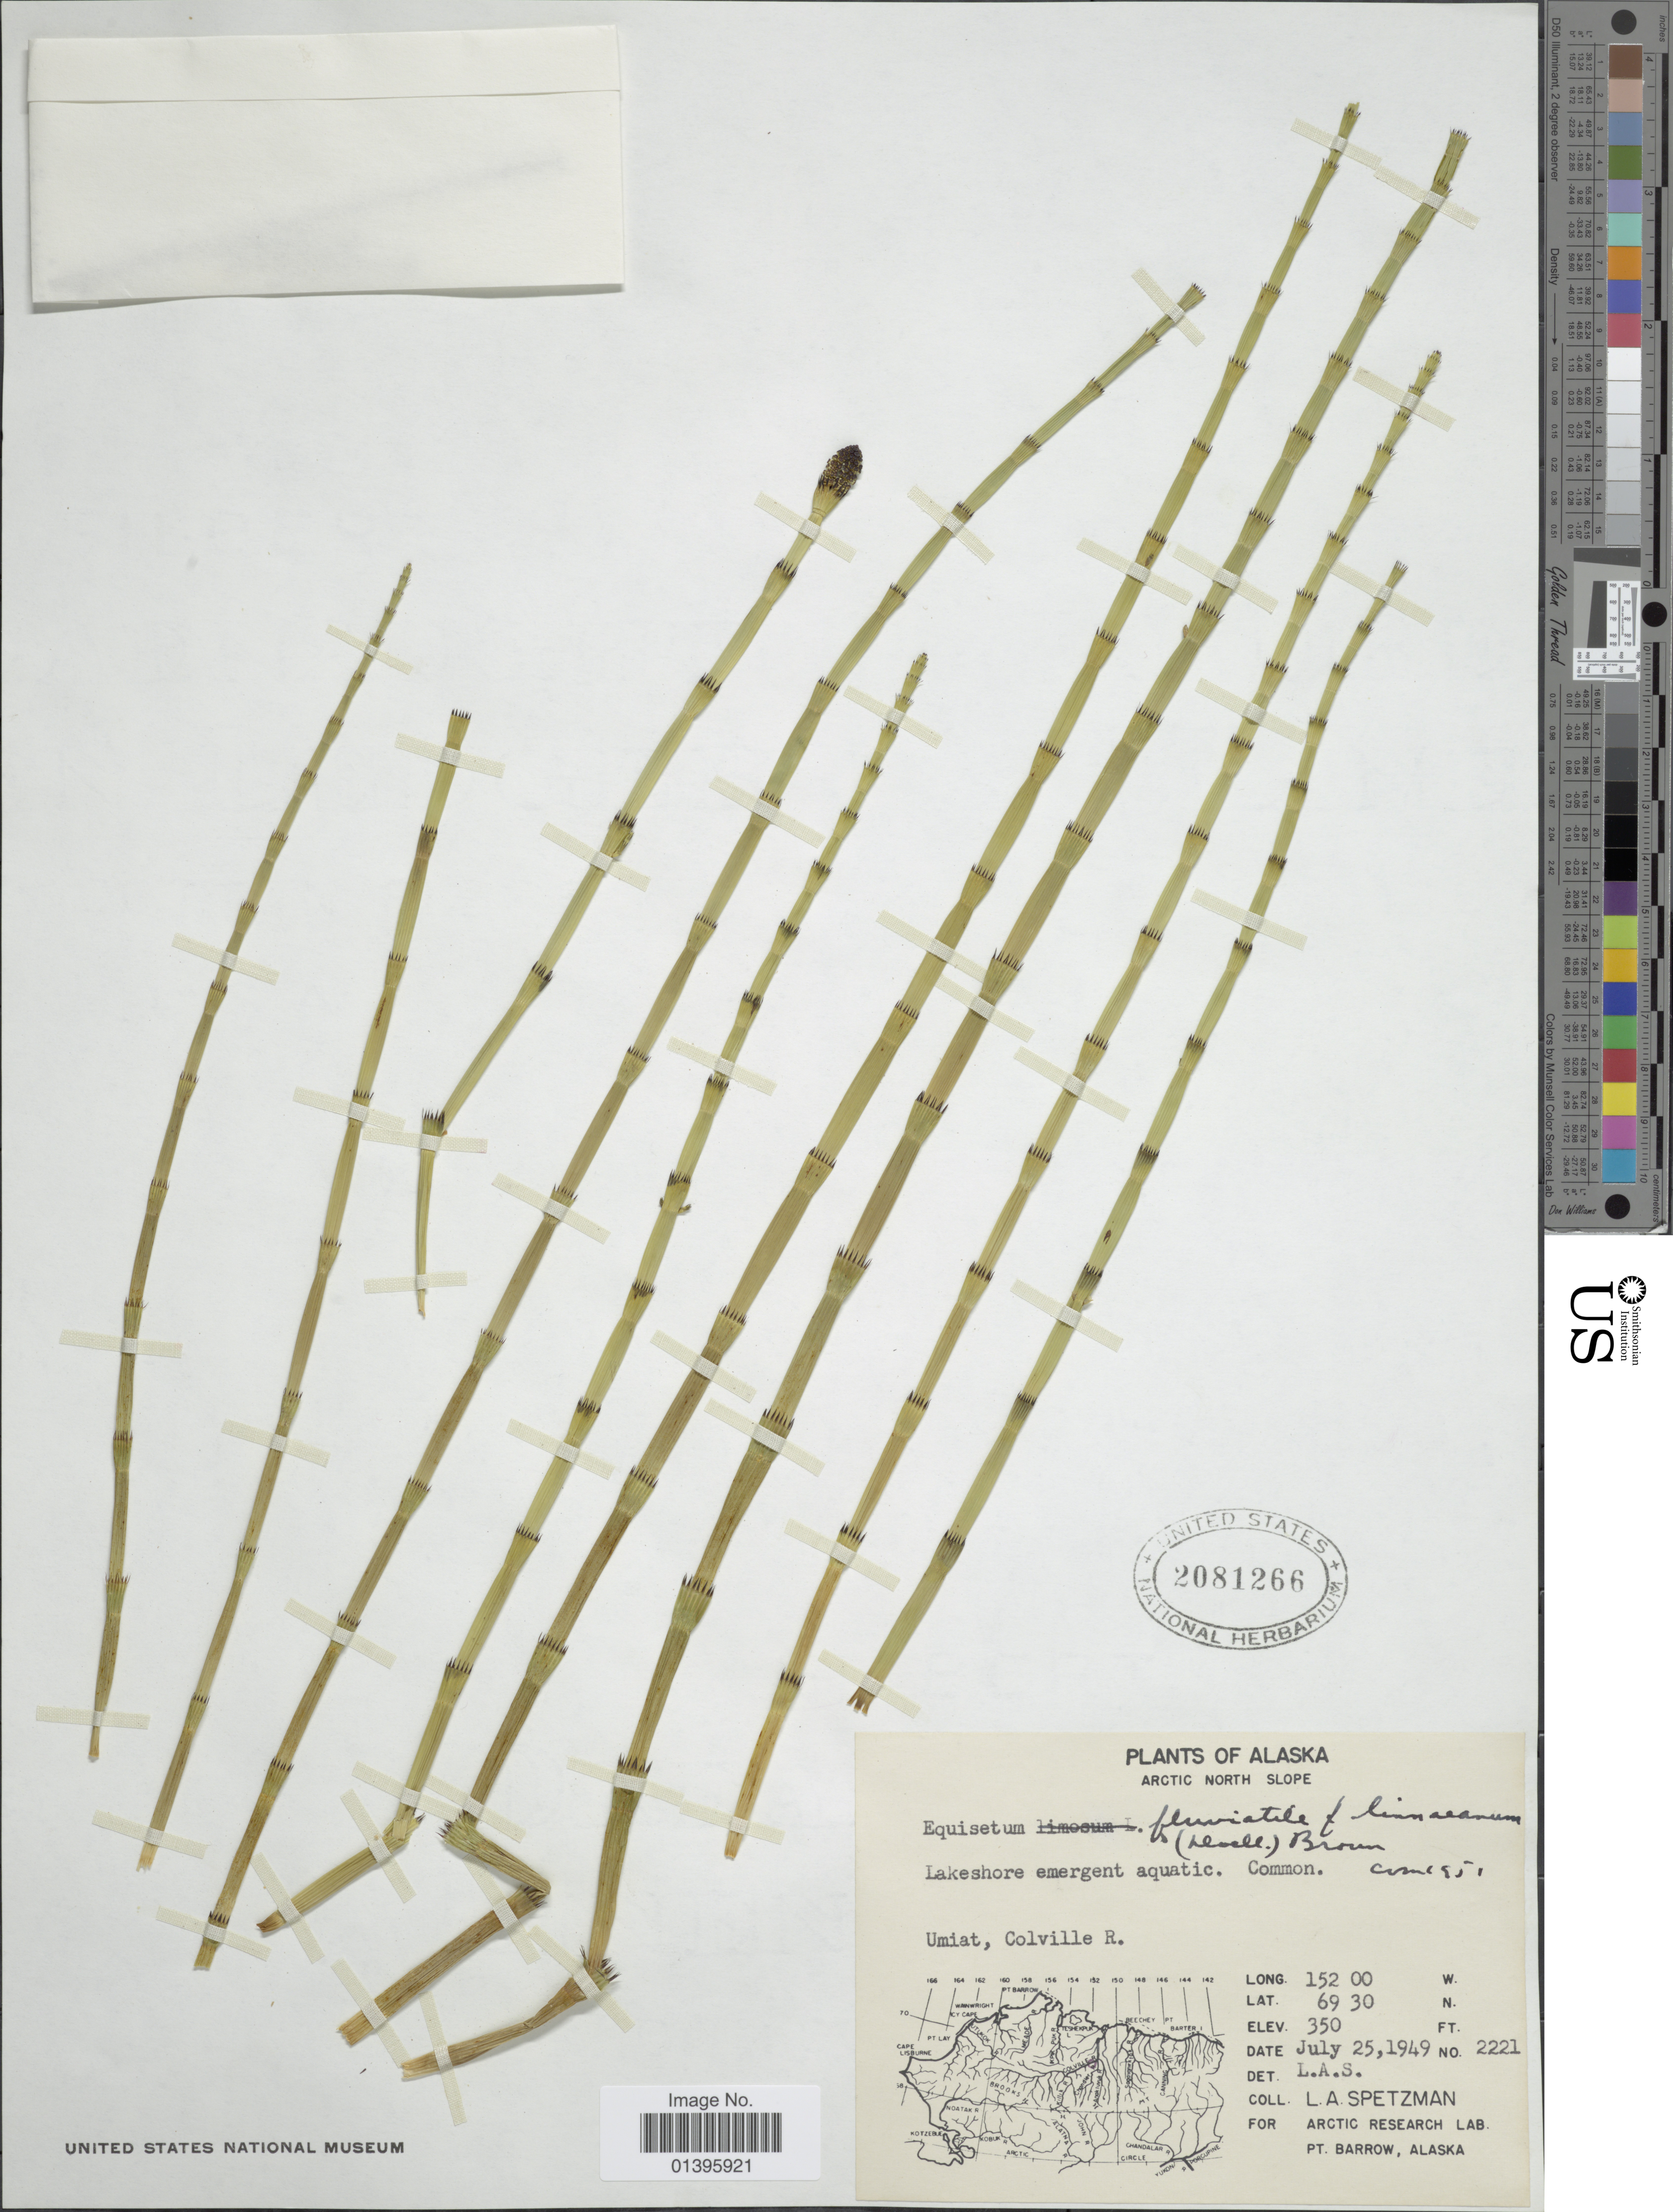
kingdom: Plantae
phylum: Tracheophyta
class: Polypodiopsida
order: Equisetales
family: Equisetaceae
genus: Equisetum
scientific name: Equisetum fluviatile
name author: L.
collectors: L. Spetzman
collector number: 2221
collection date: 1949-07-25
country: United States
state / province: Alaska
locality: Arctic North Slope. Lakeshore emergent aquatic. Umiat, Colville R.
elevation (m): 107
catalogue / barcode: US 2081266